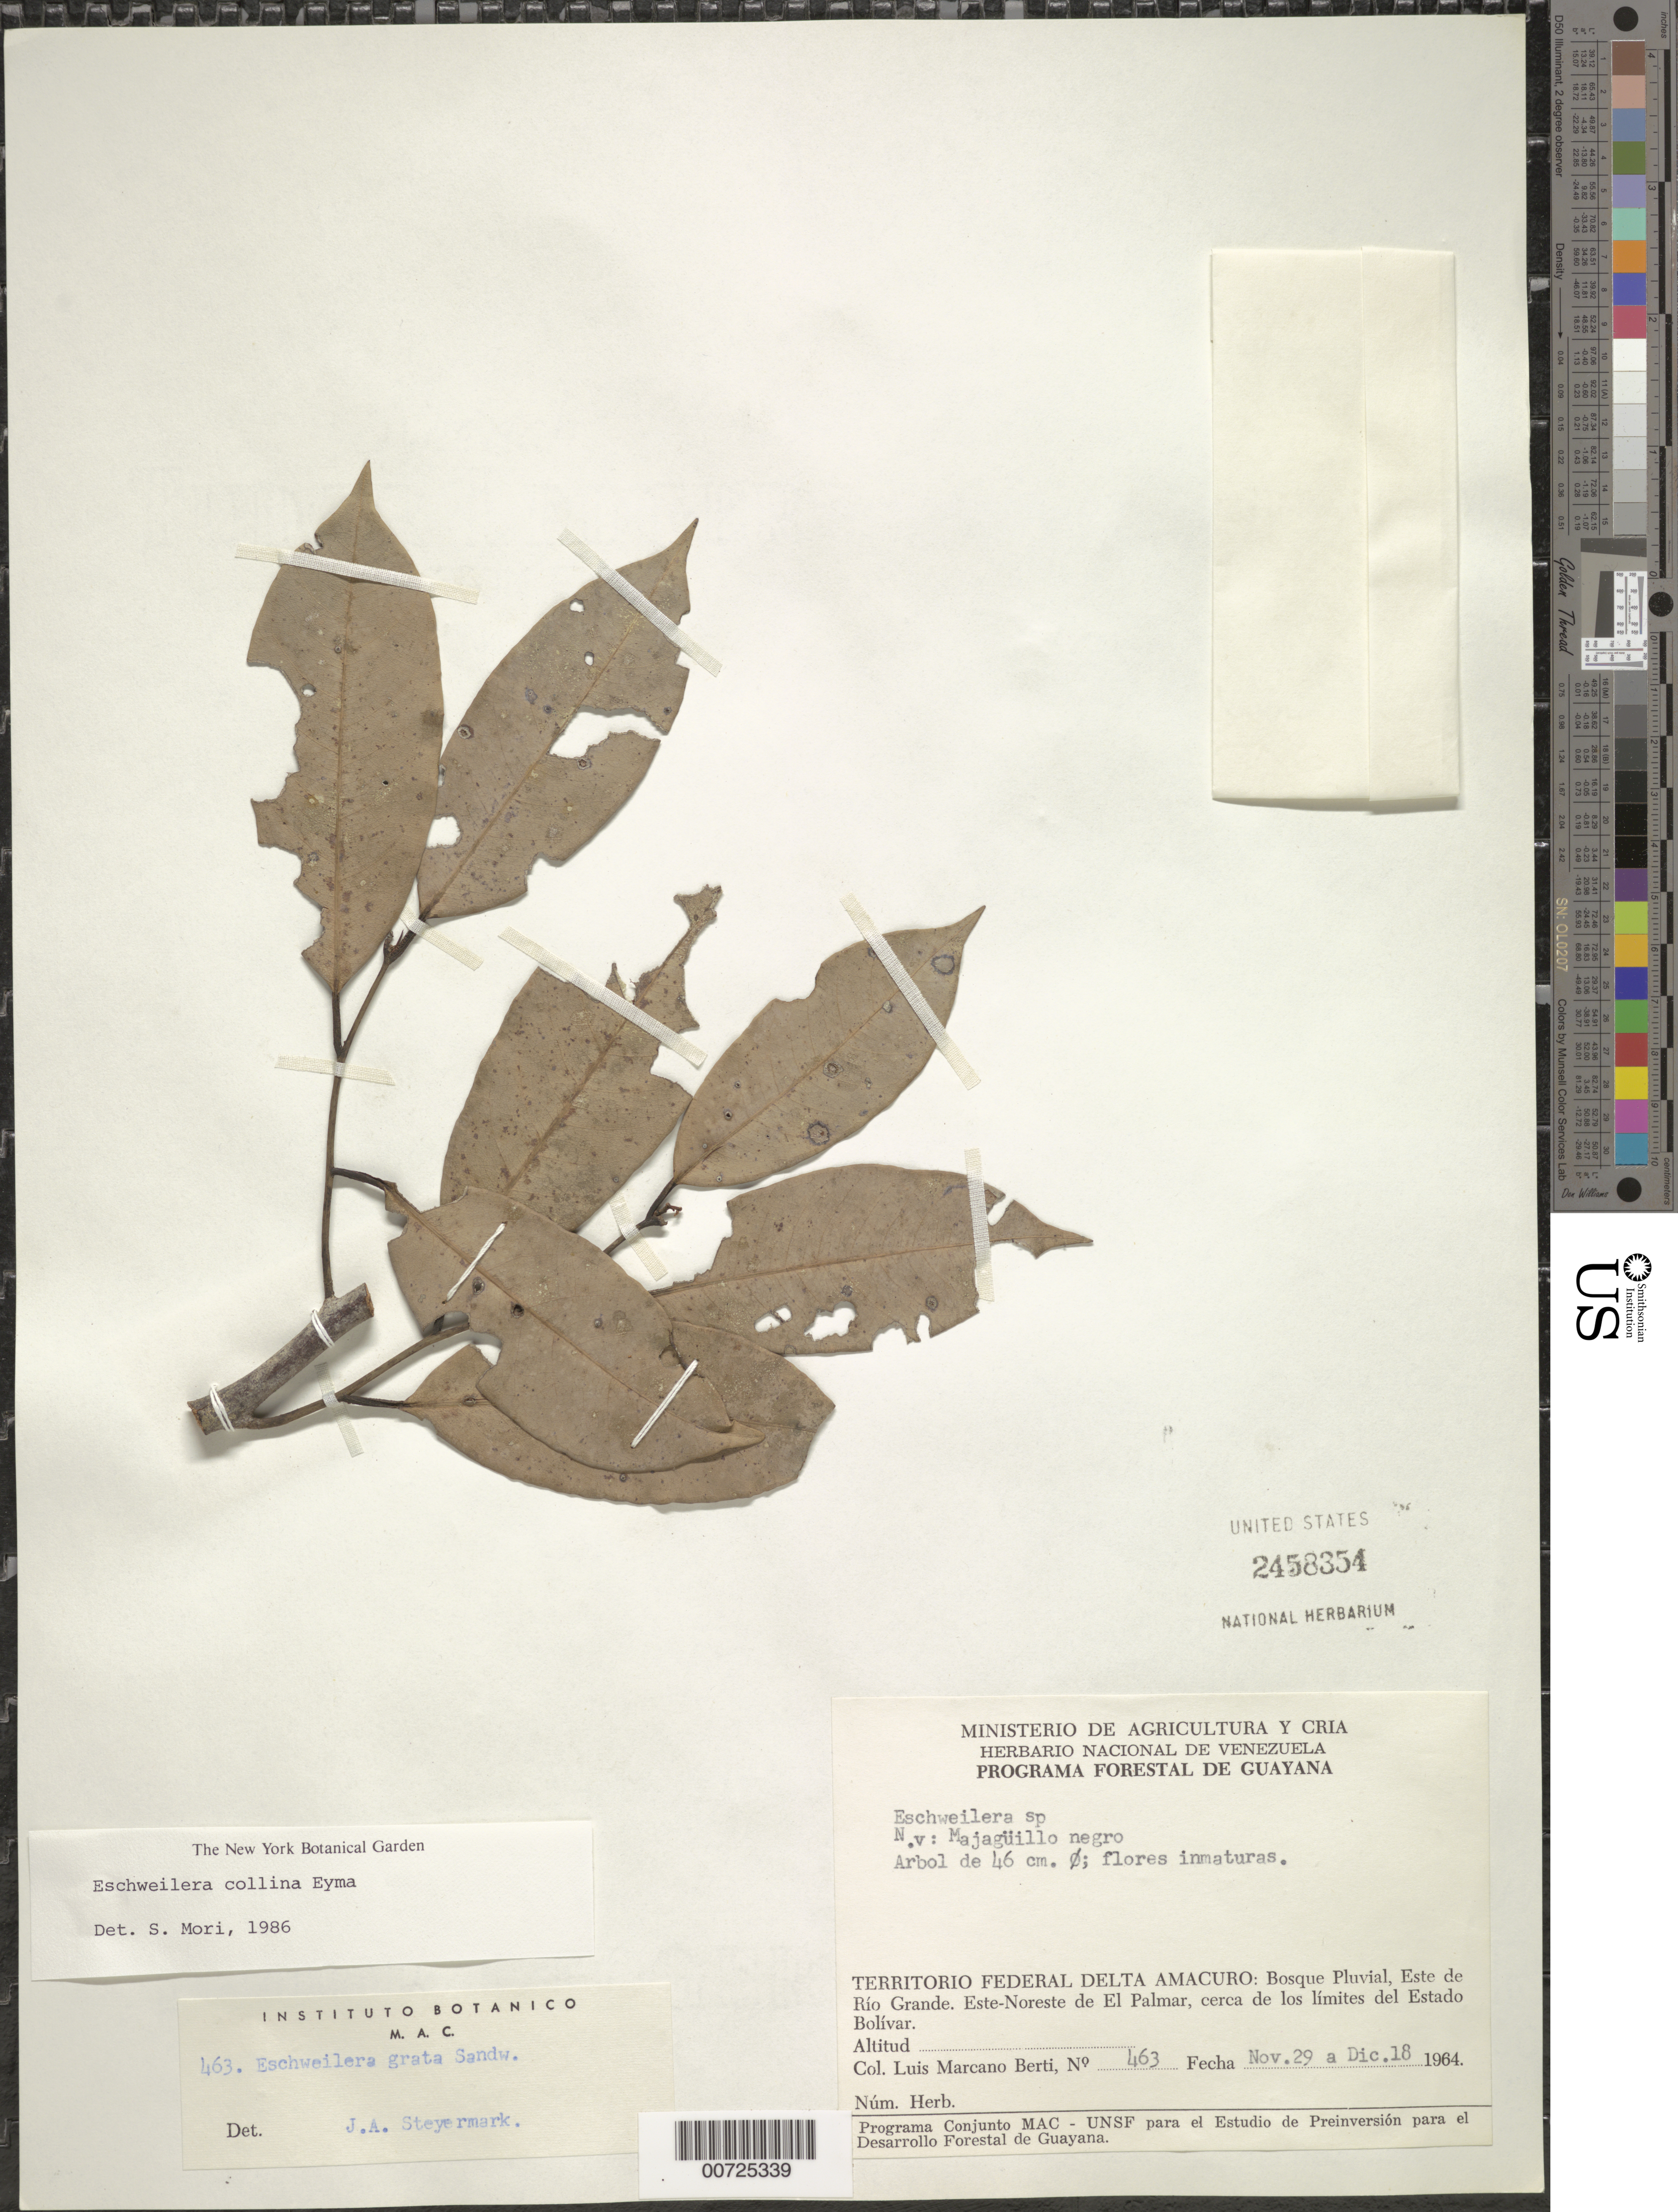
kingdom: Plantae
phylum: Tracheophyta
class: Magnoliopsida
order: Ericales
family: Lecythidaceae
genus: Eschweilera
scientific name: Eschweilera collina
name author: Eyma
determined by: Mori, Scott A.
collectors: L. Marcano-Berti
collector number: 463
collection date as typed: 29-Nov-64 to 18-Dec-64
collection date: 1964-11-29/1964-12-18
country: Venezuela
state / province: Delta Amacuro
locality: Este de Río Grande, ENE de El Palmar, cerca de los limites del Estado Bolívar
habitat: Bosque pluvial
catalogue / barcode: US 2458354